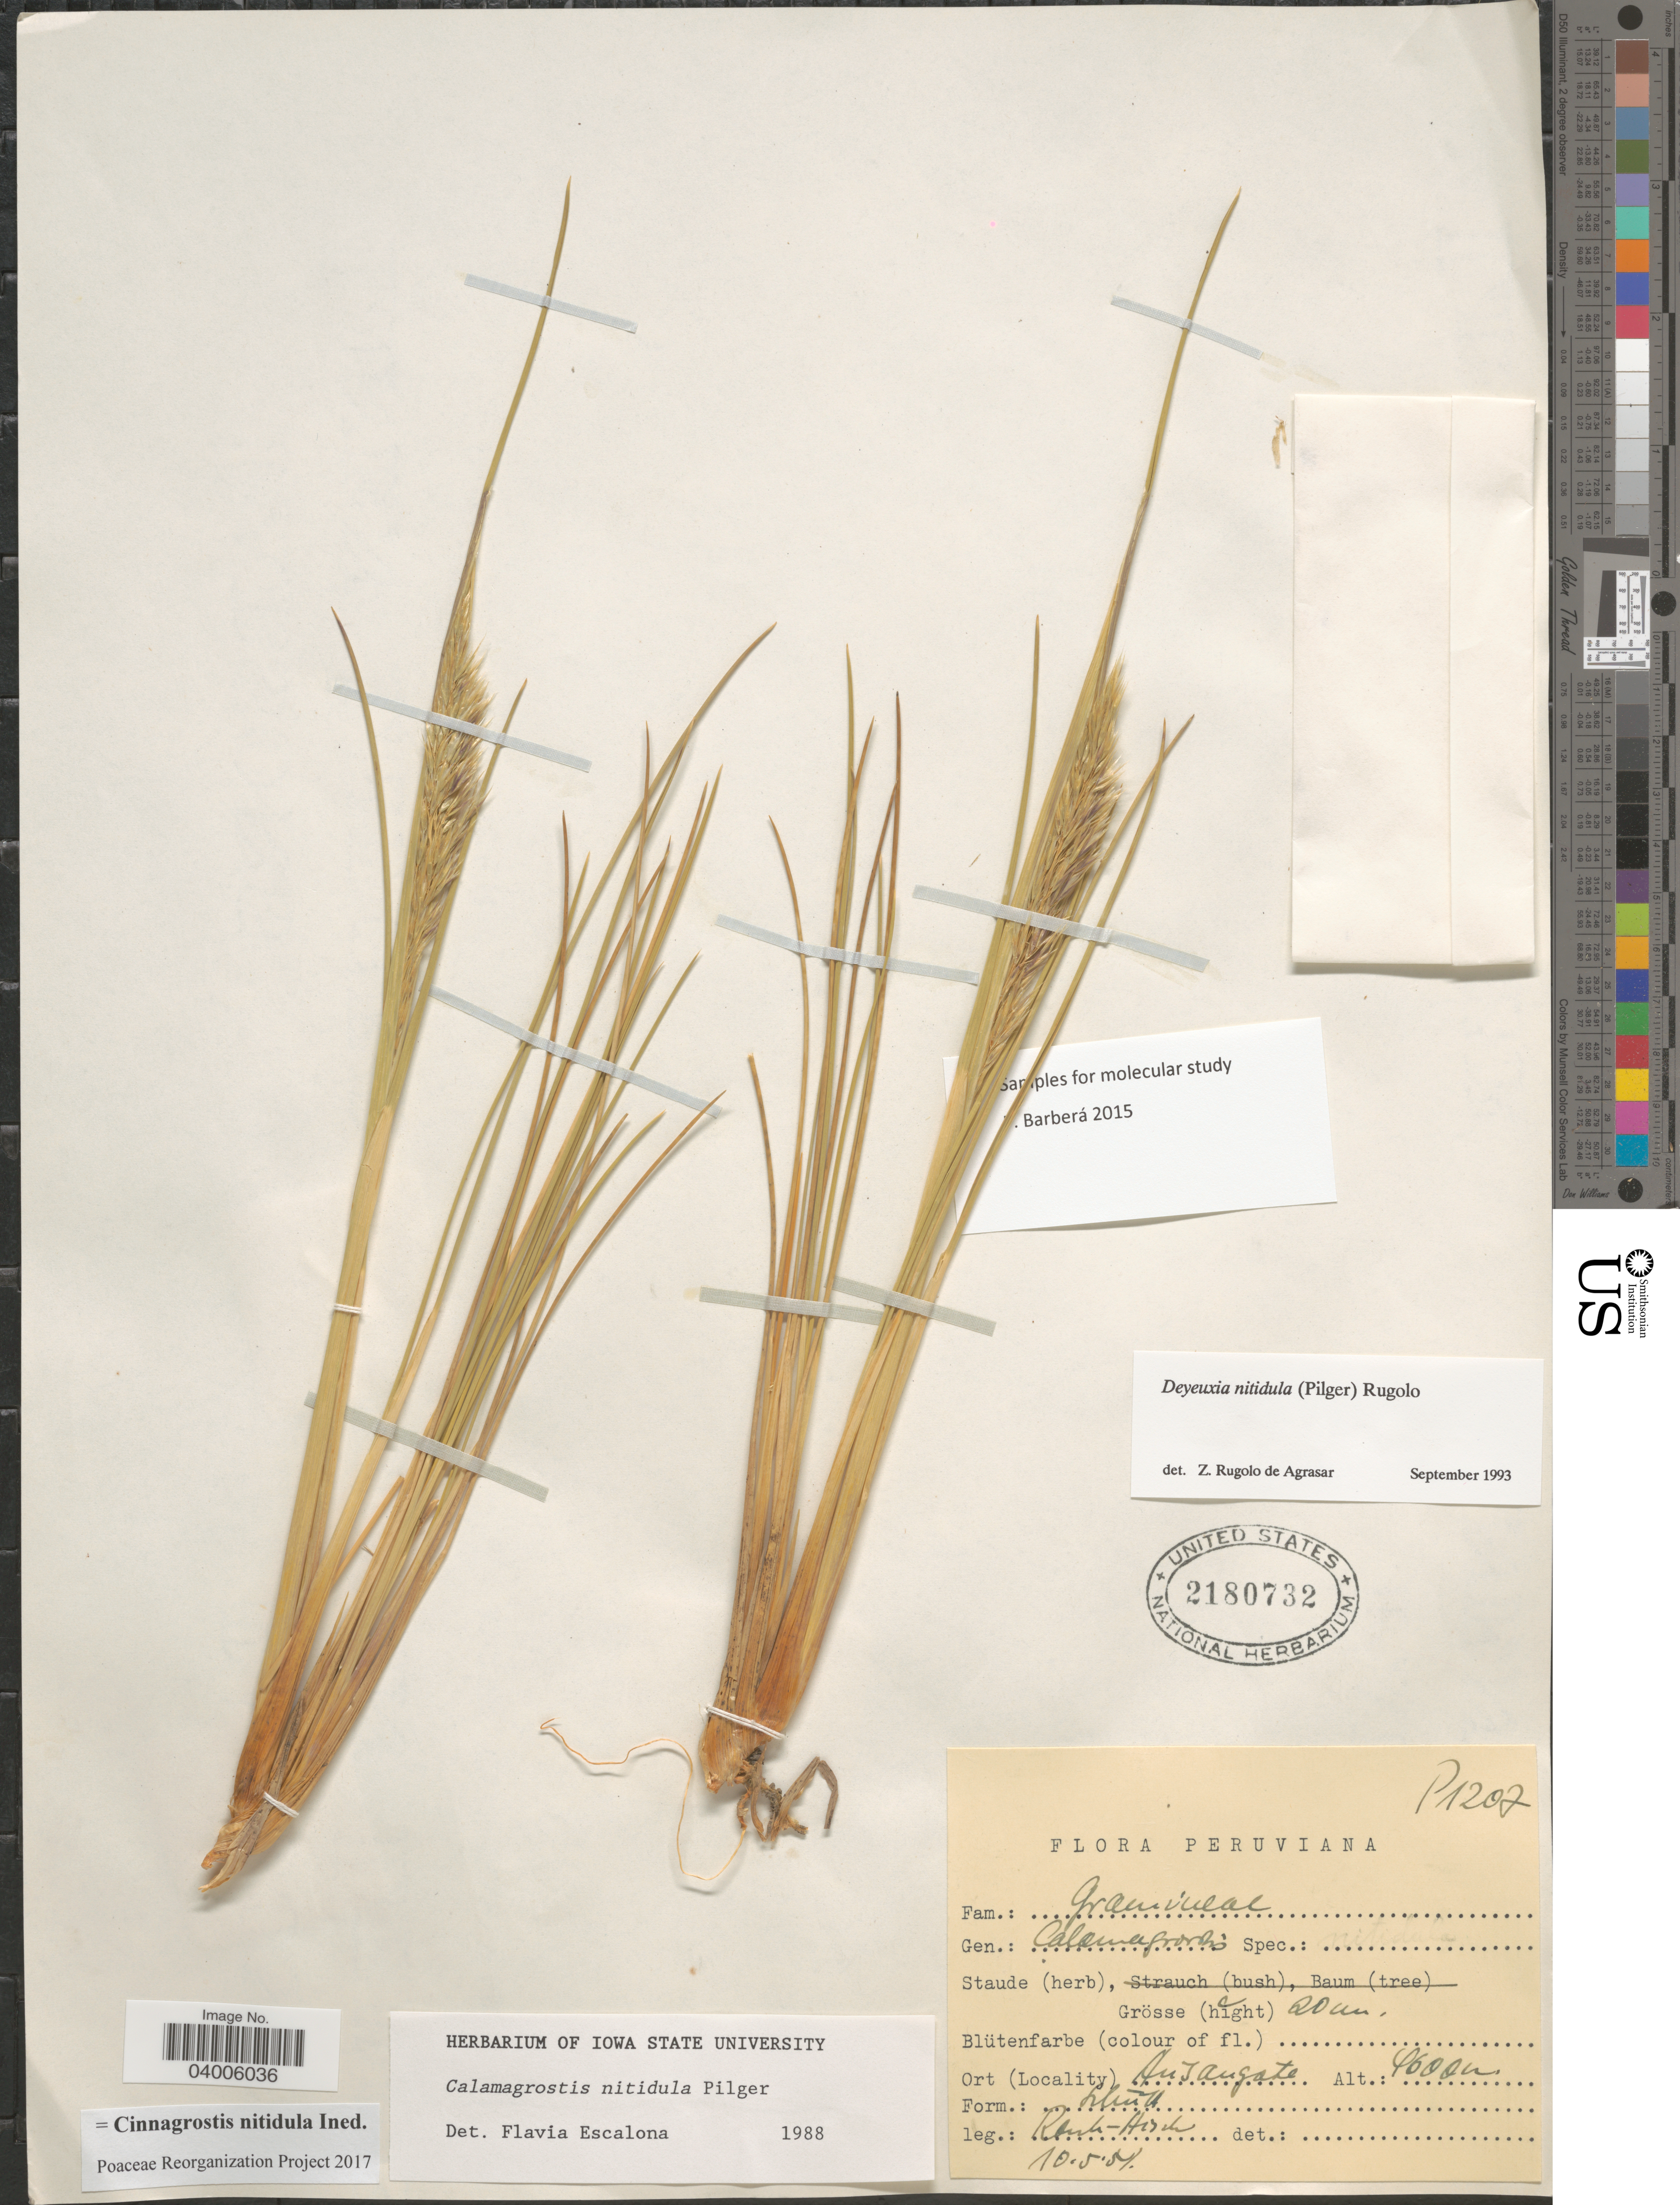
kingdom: Plantae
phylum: Tracheophyta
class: Liliopsida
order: Poales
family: Poaceae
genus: Cinnagrostis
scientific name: Cinnagrostis nitidula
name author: (Wedd.) P.M. Peterson et al.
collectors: W. Rauh & G. Hirsch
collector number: P1207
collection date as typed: Transcribed d/m/y: 10/5/54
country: Peru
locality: Auzangate.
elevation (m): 4600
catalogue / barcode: US 2180732